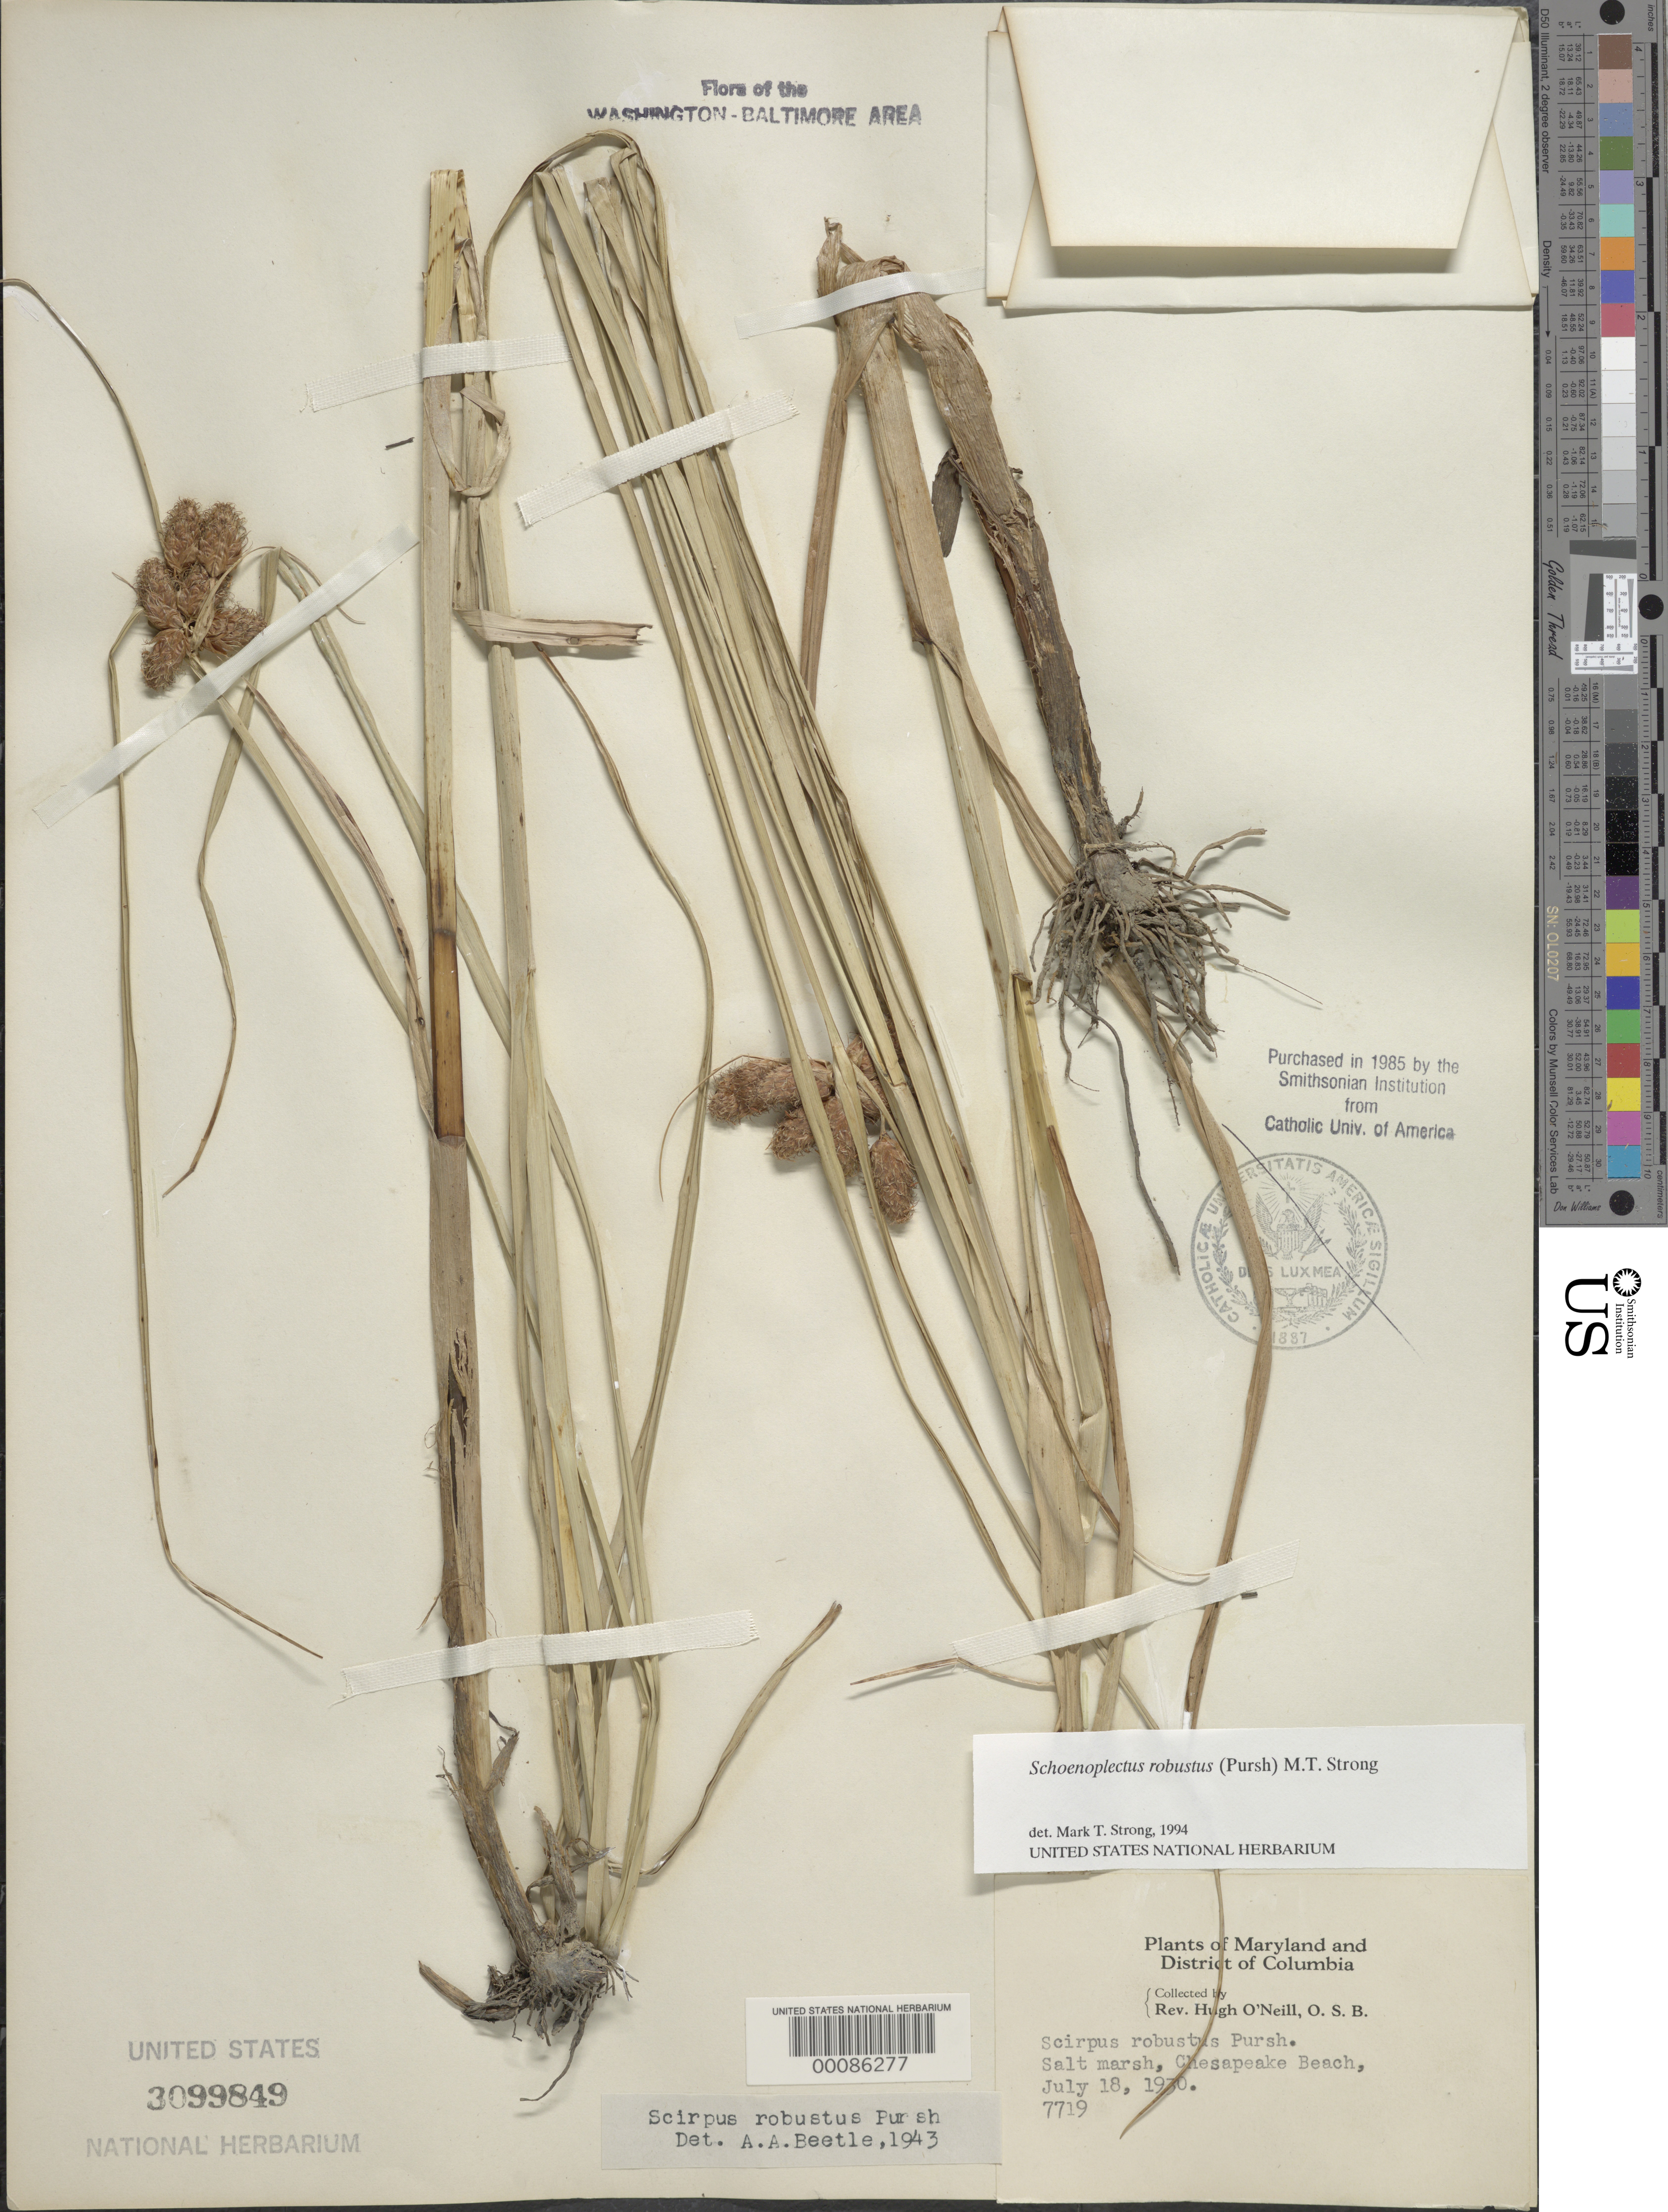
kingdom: Plantae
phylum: Tracheophyta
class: Liliopsida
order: Poales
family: Cyperaceae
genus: Bolboschoenus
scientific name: Bolboschoenus robustus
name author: (Pursh) Soják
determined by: Strong, M. T., (US), Smithsonian Institution - National Museum of Natural History (UNITED STATES)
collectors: H. O'Neill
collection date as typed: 18 Jul 1930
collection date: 1930-07-18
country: United States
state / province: Maryland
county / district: Calvert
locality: Chesapeake Beach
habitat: Salt marsh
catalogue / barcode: US 3099849